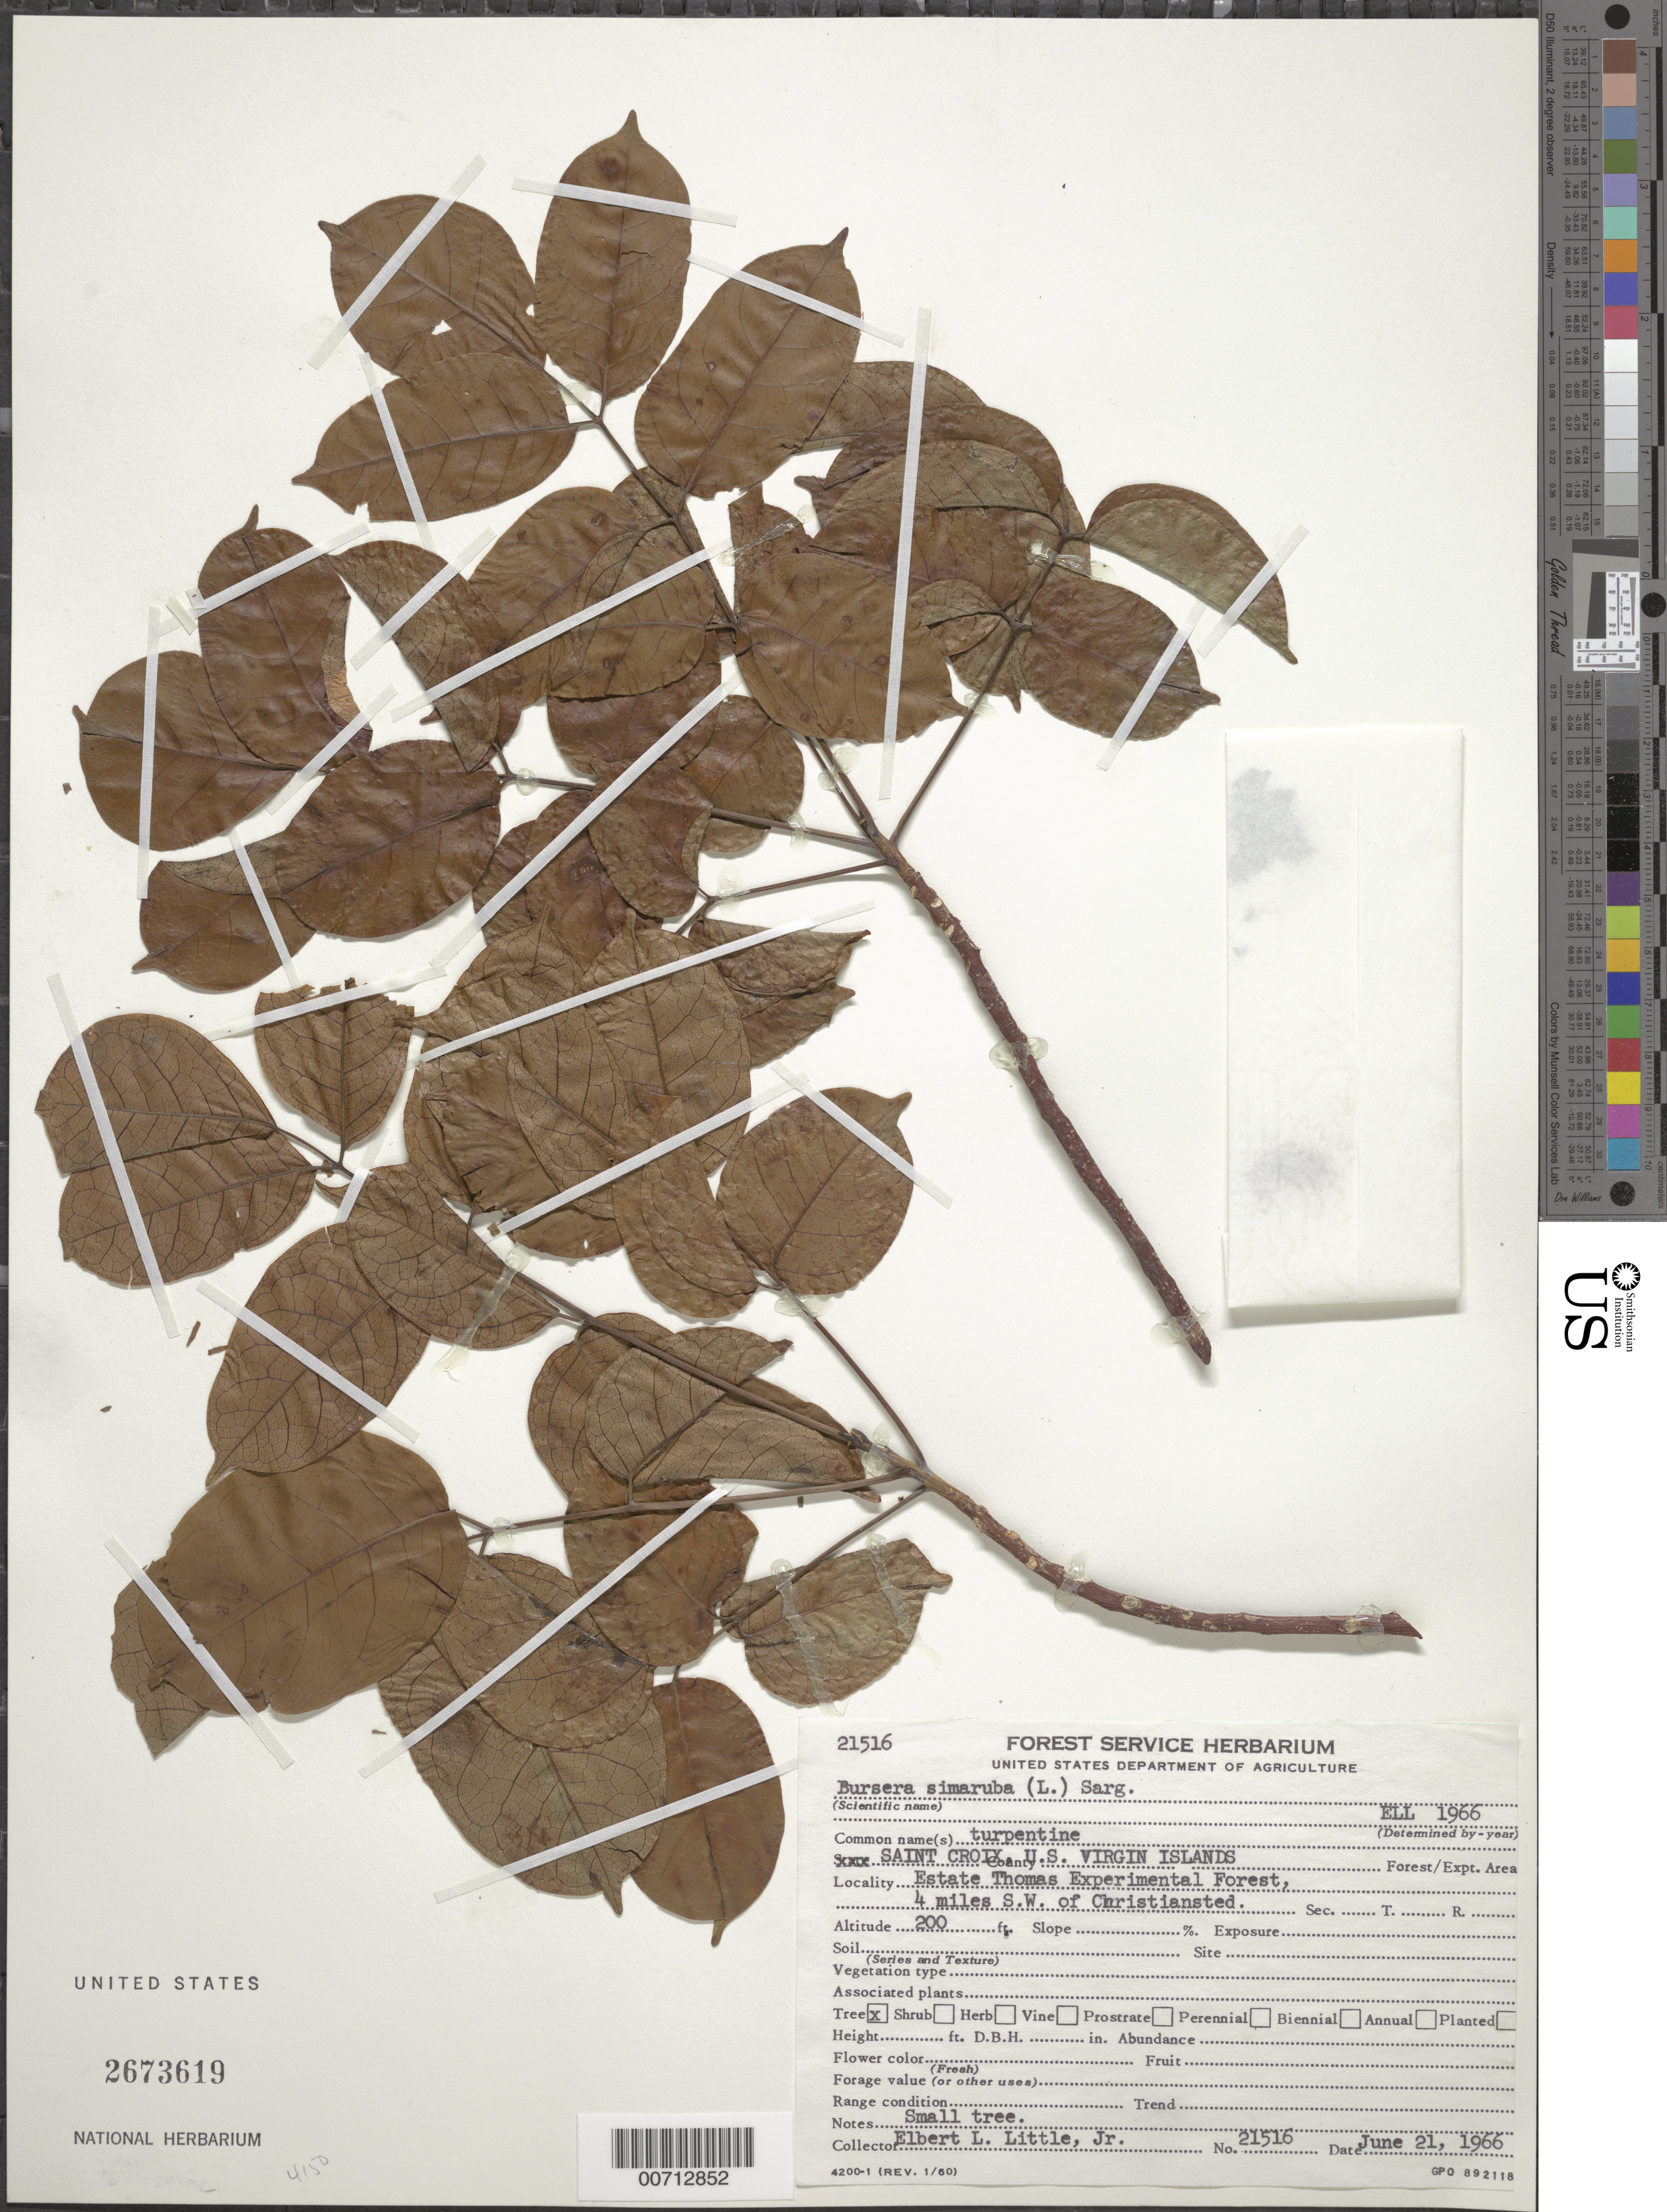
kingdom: Plantae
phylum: Tracheophyta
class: Magnoliopsida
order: Sapindales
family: Burseraceae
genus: Bursera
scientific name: Bursera simaruba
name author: (L.) Sarg.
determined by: Little, Elbert L., Jr., (FSSR), United States Department of Agriculture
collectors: E. L. Little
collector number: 21516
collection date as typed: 21 Jun 1966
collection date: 1966-06-21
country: U.S. Virgin Islands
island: St. Croix Island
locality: Estate Thomas Exp. Forest, 4 mi SW of Christiansted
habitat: Exp. Forest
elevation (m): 61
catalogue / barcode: US 2673619